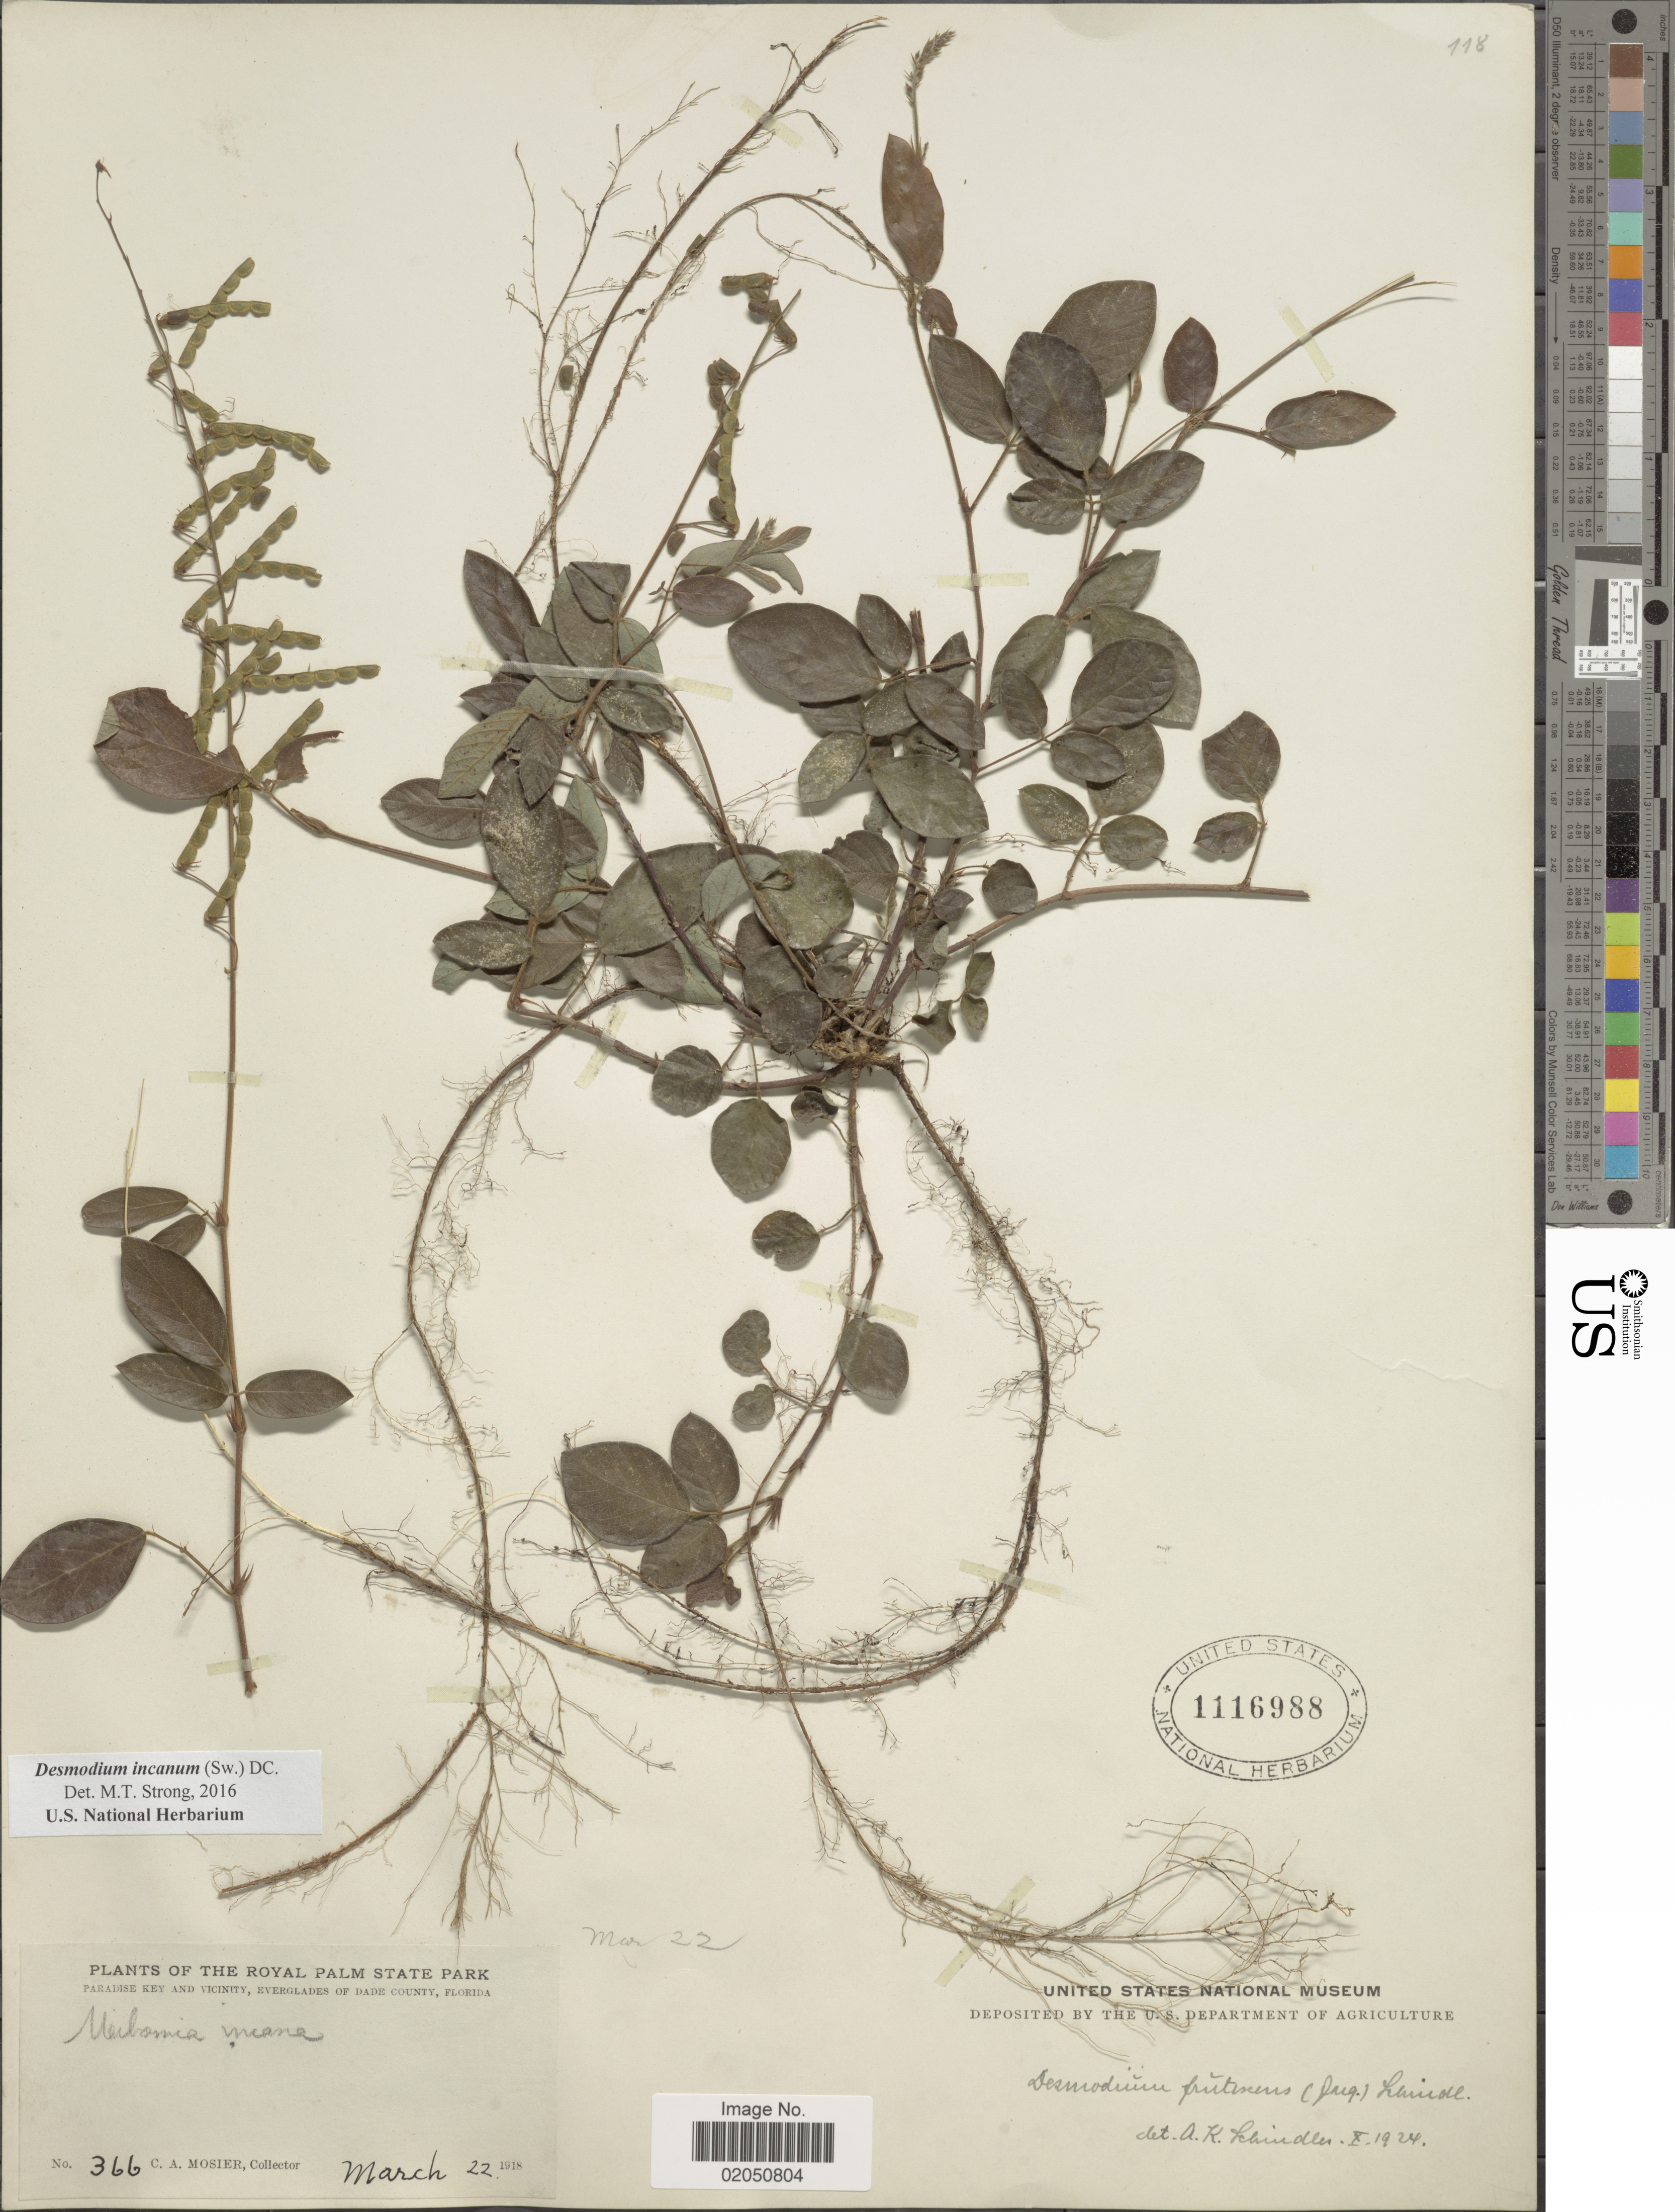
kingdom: Plantae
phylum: Tracheophyta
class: Magnoliopsida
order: Fabales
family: Fabaceae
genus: Desmodium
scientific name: Desmodium incanum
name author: (Sw.) DC.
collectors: C. A. Mosier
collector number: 366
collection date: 1918-03-22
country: United States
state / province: Florida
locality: The Royal Palm State Park, Paradise Key and Vicinity, Everglades of Dade County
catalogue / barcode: US 1116988